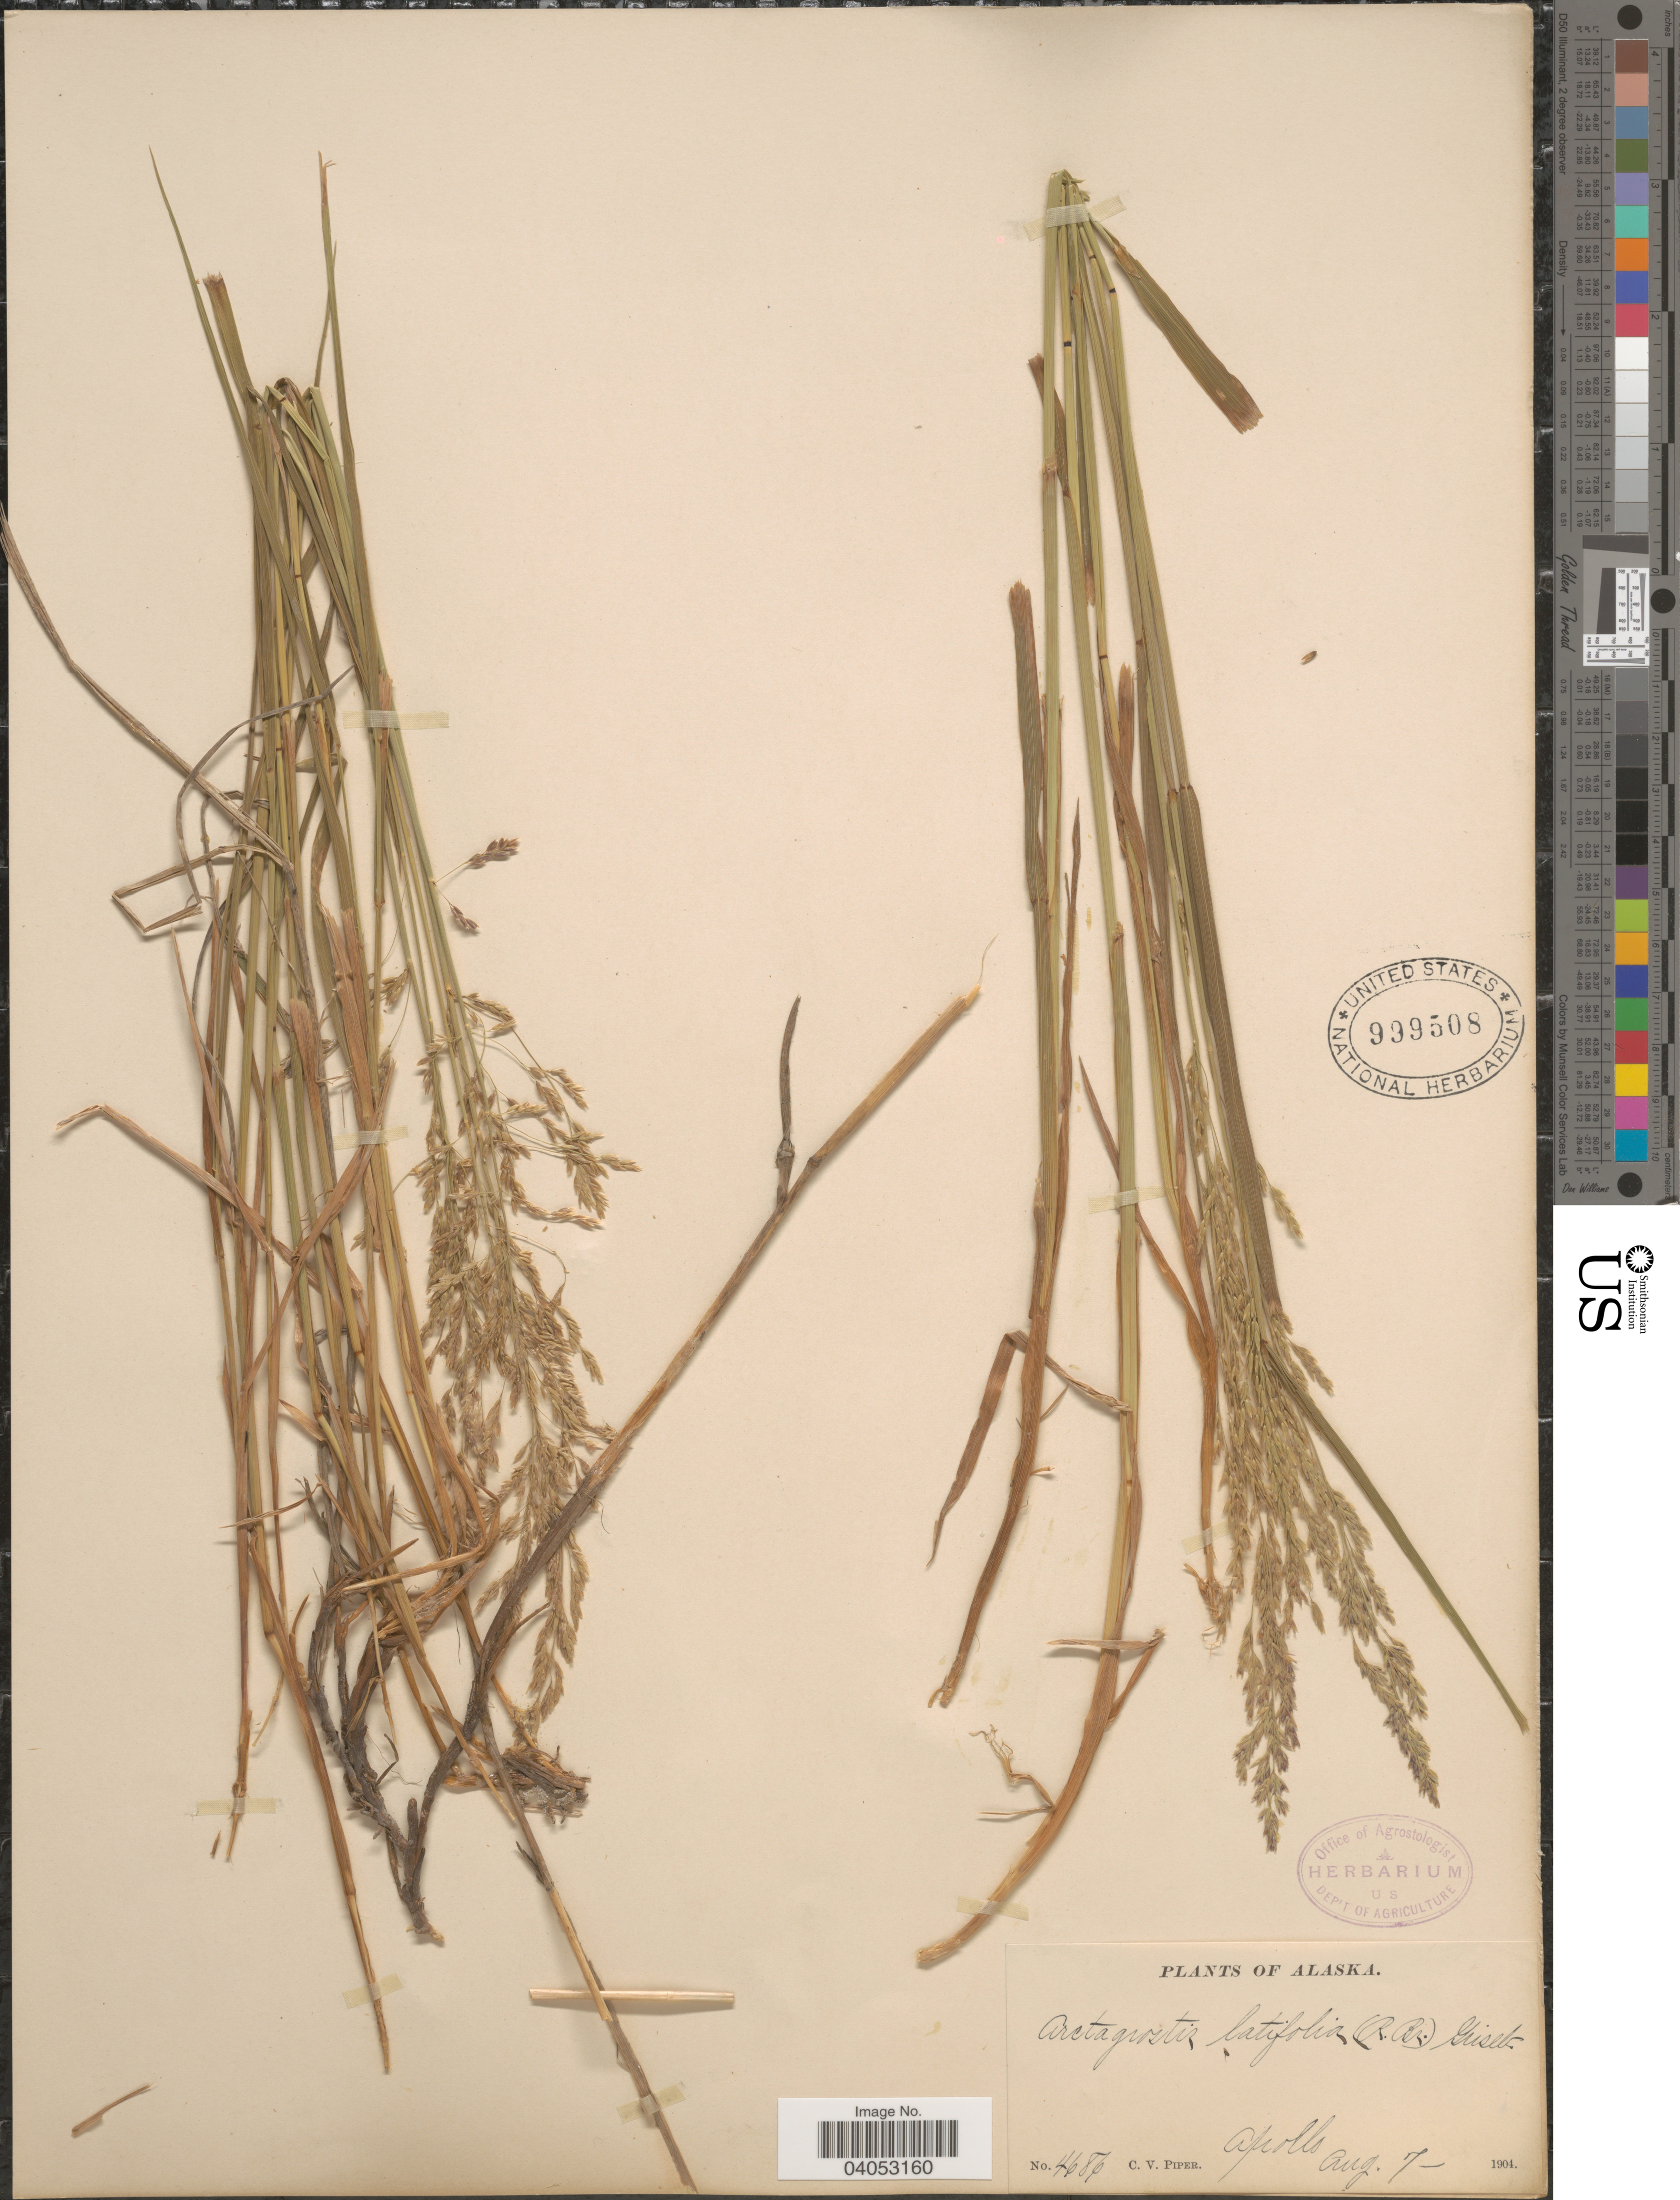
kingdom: Plantae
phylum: Tracheophyta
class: Liliopsida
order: Poales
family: Poaceae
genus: Arctagrostis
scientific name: Arctagrostis latifolia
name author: (R. Br.) Griseb.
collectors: C. V. Piper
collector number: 4686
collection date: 1904-08-07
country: United States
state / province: Alaska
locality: Apollo.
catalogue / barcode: US 999508